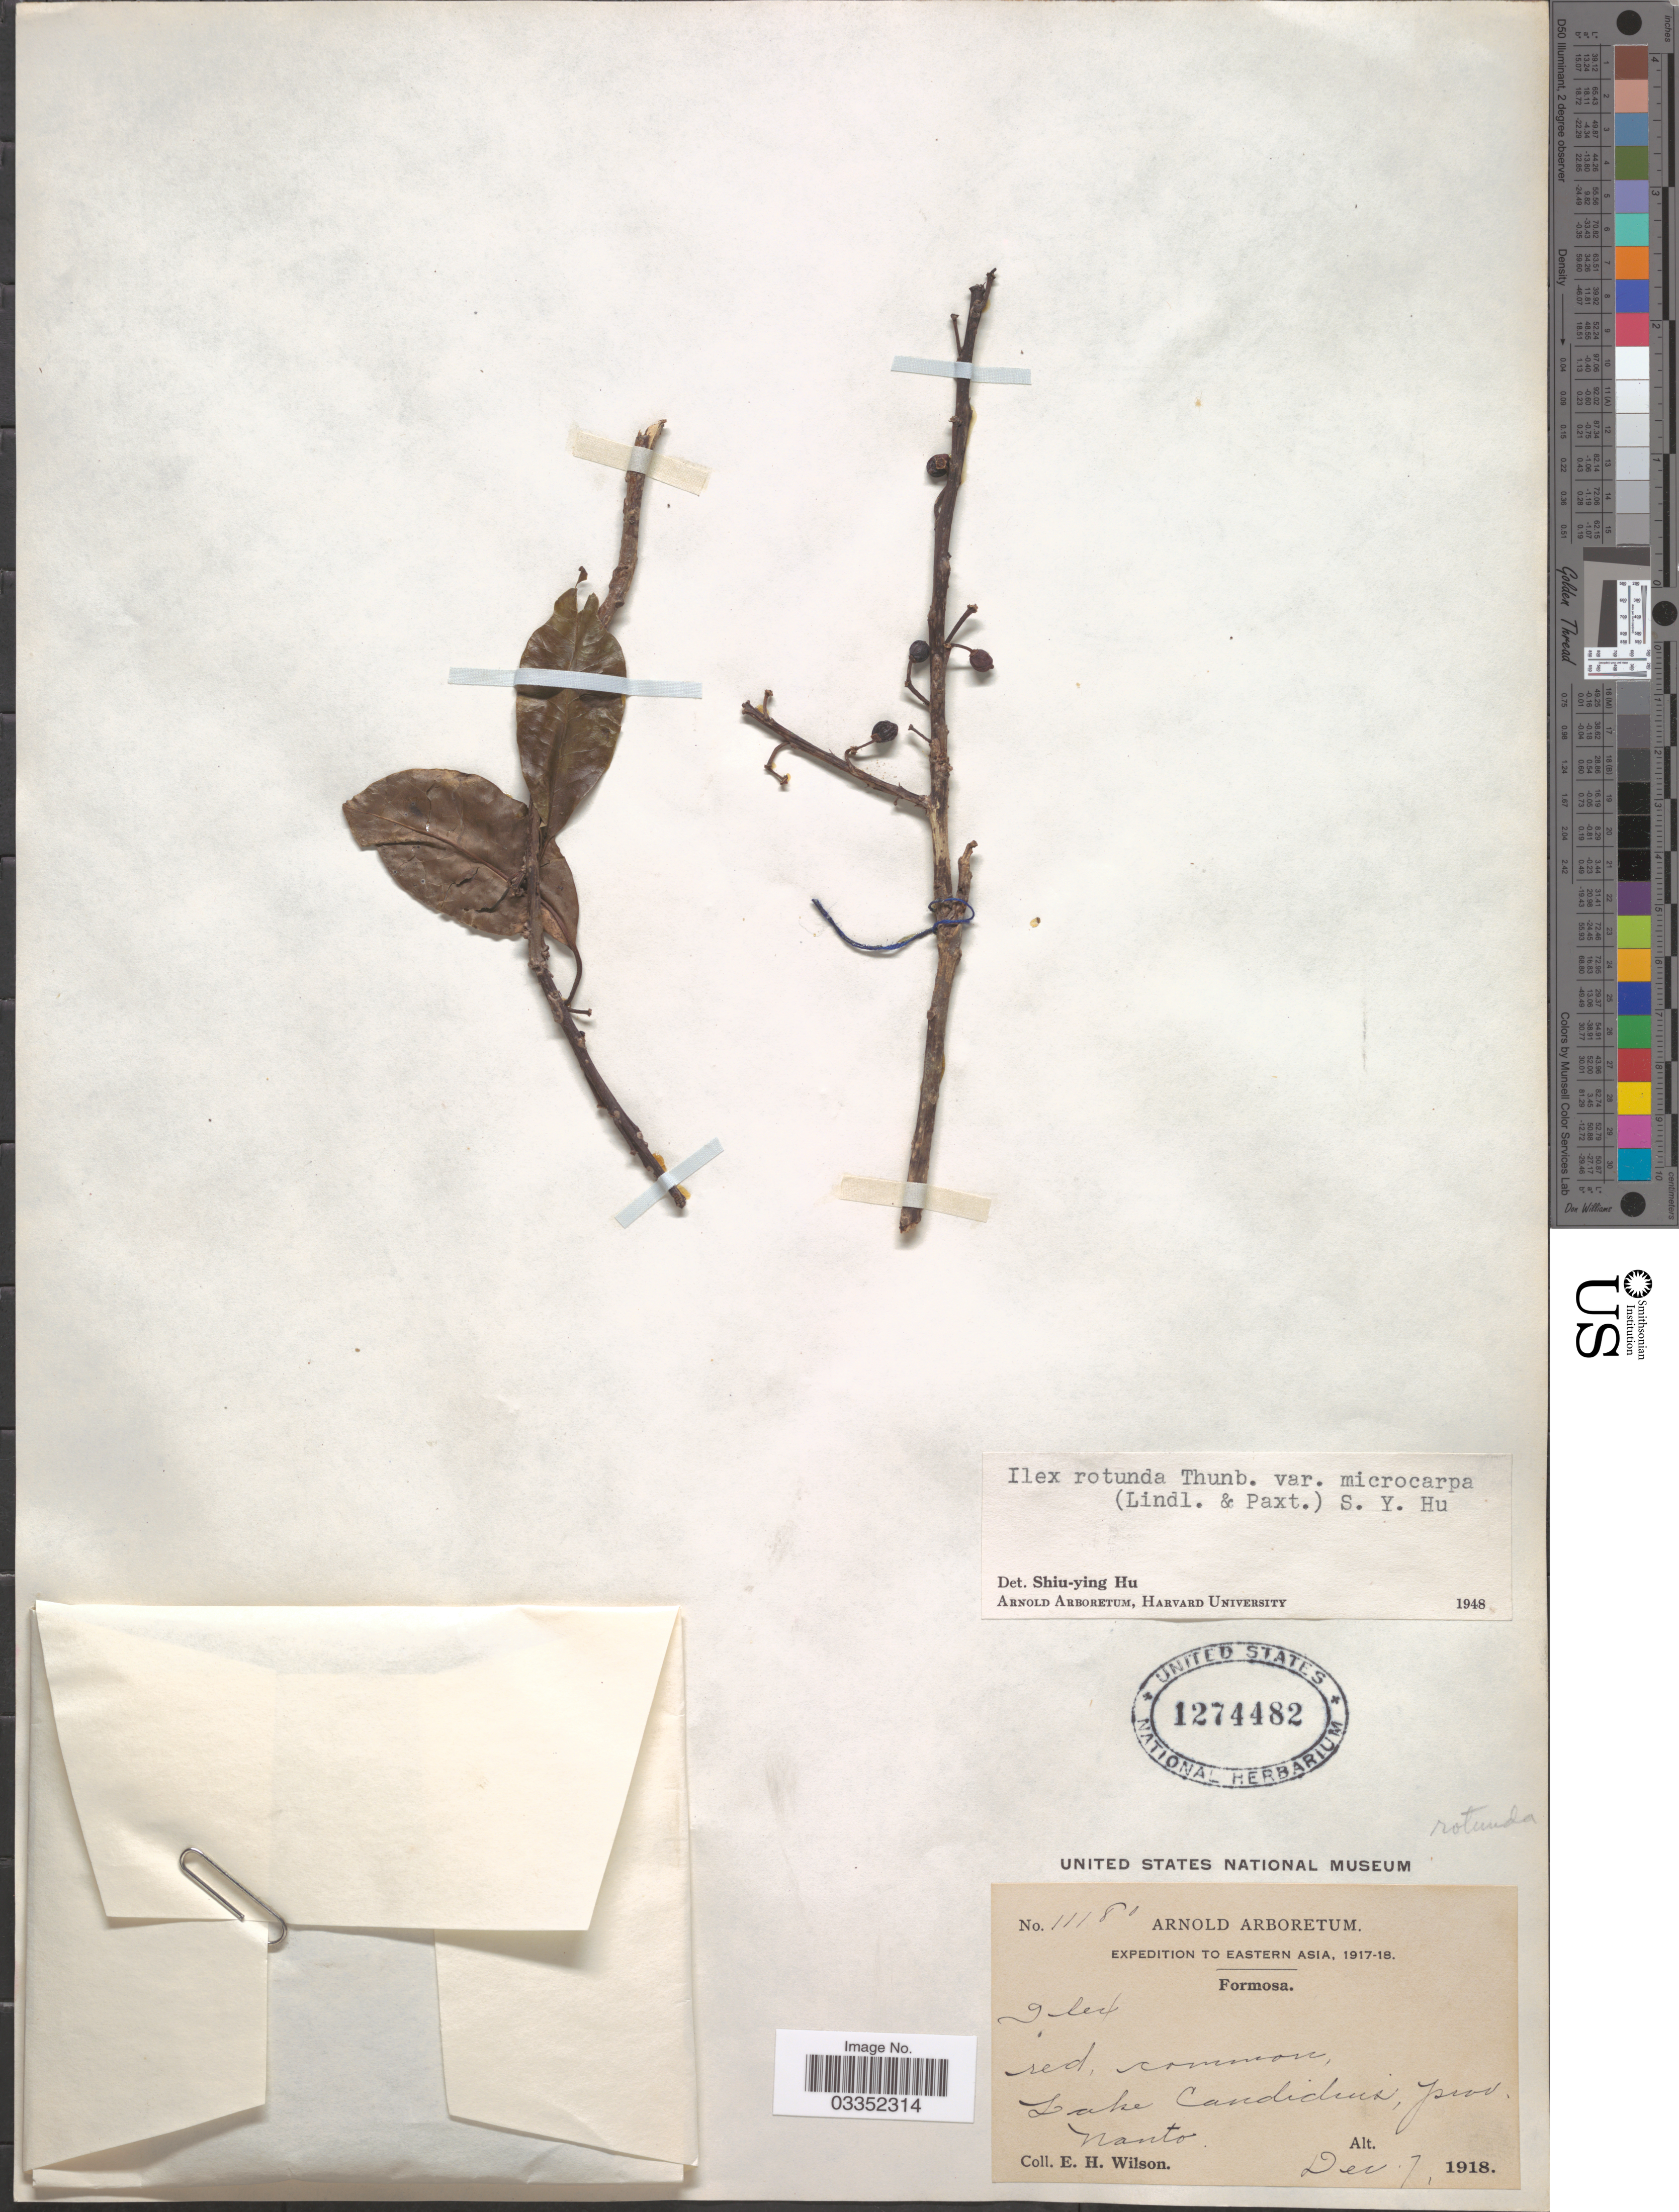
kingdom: Plantae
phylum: Tracheophyta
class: Magnoliopsida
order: Aquifoliales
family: Aquifoliaceae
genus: Ilex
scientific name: Ilex rotunda var. microcarpa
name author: (Lindl. ex Paxton) S.Y. Hu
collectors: E. Wilson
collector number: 11180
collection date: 1918-12-07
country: Taiwan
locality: Eastern Asia, Formosa, Lake Candidius, prov. Nanto.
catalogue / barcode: US 1274482